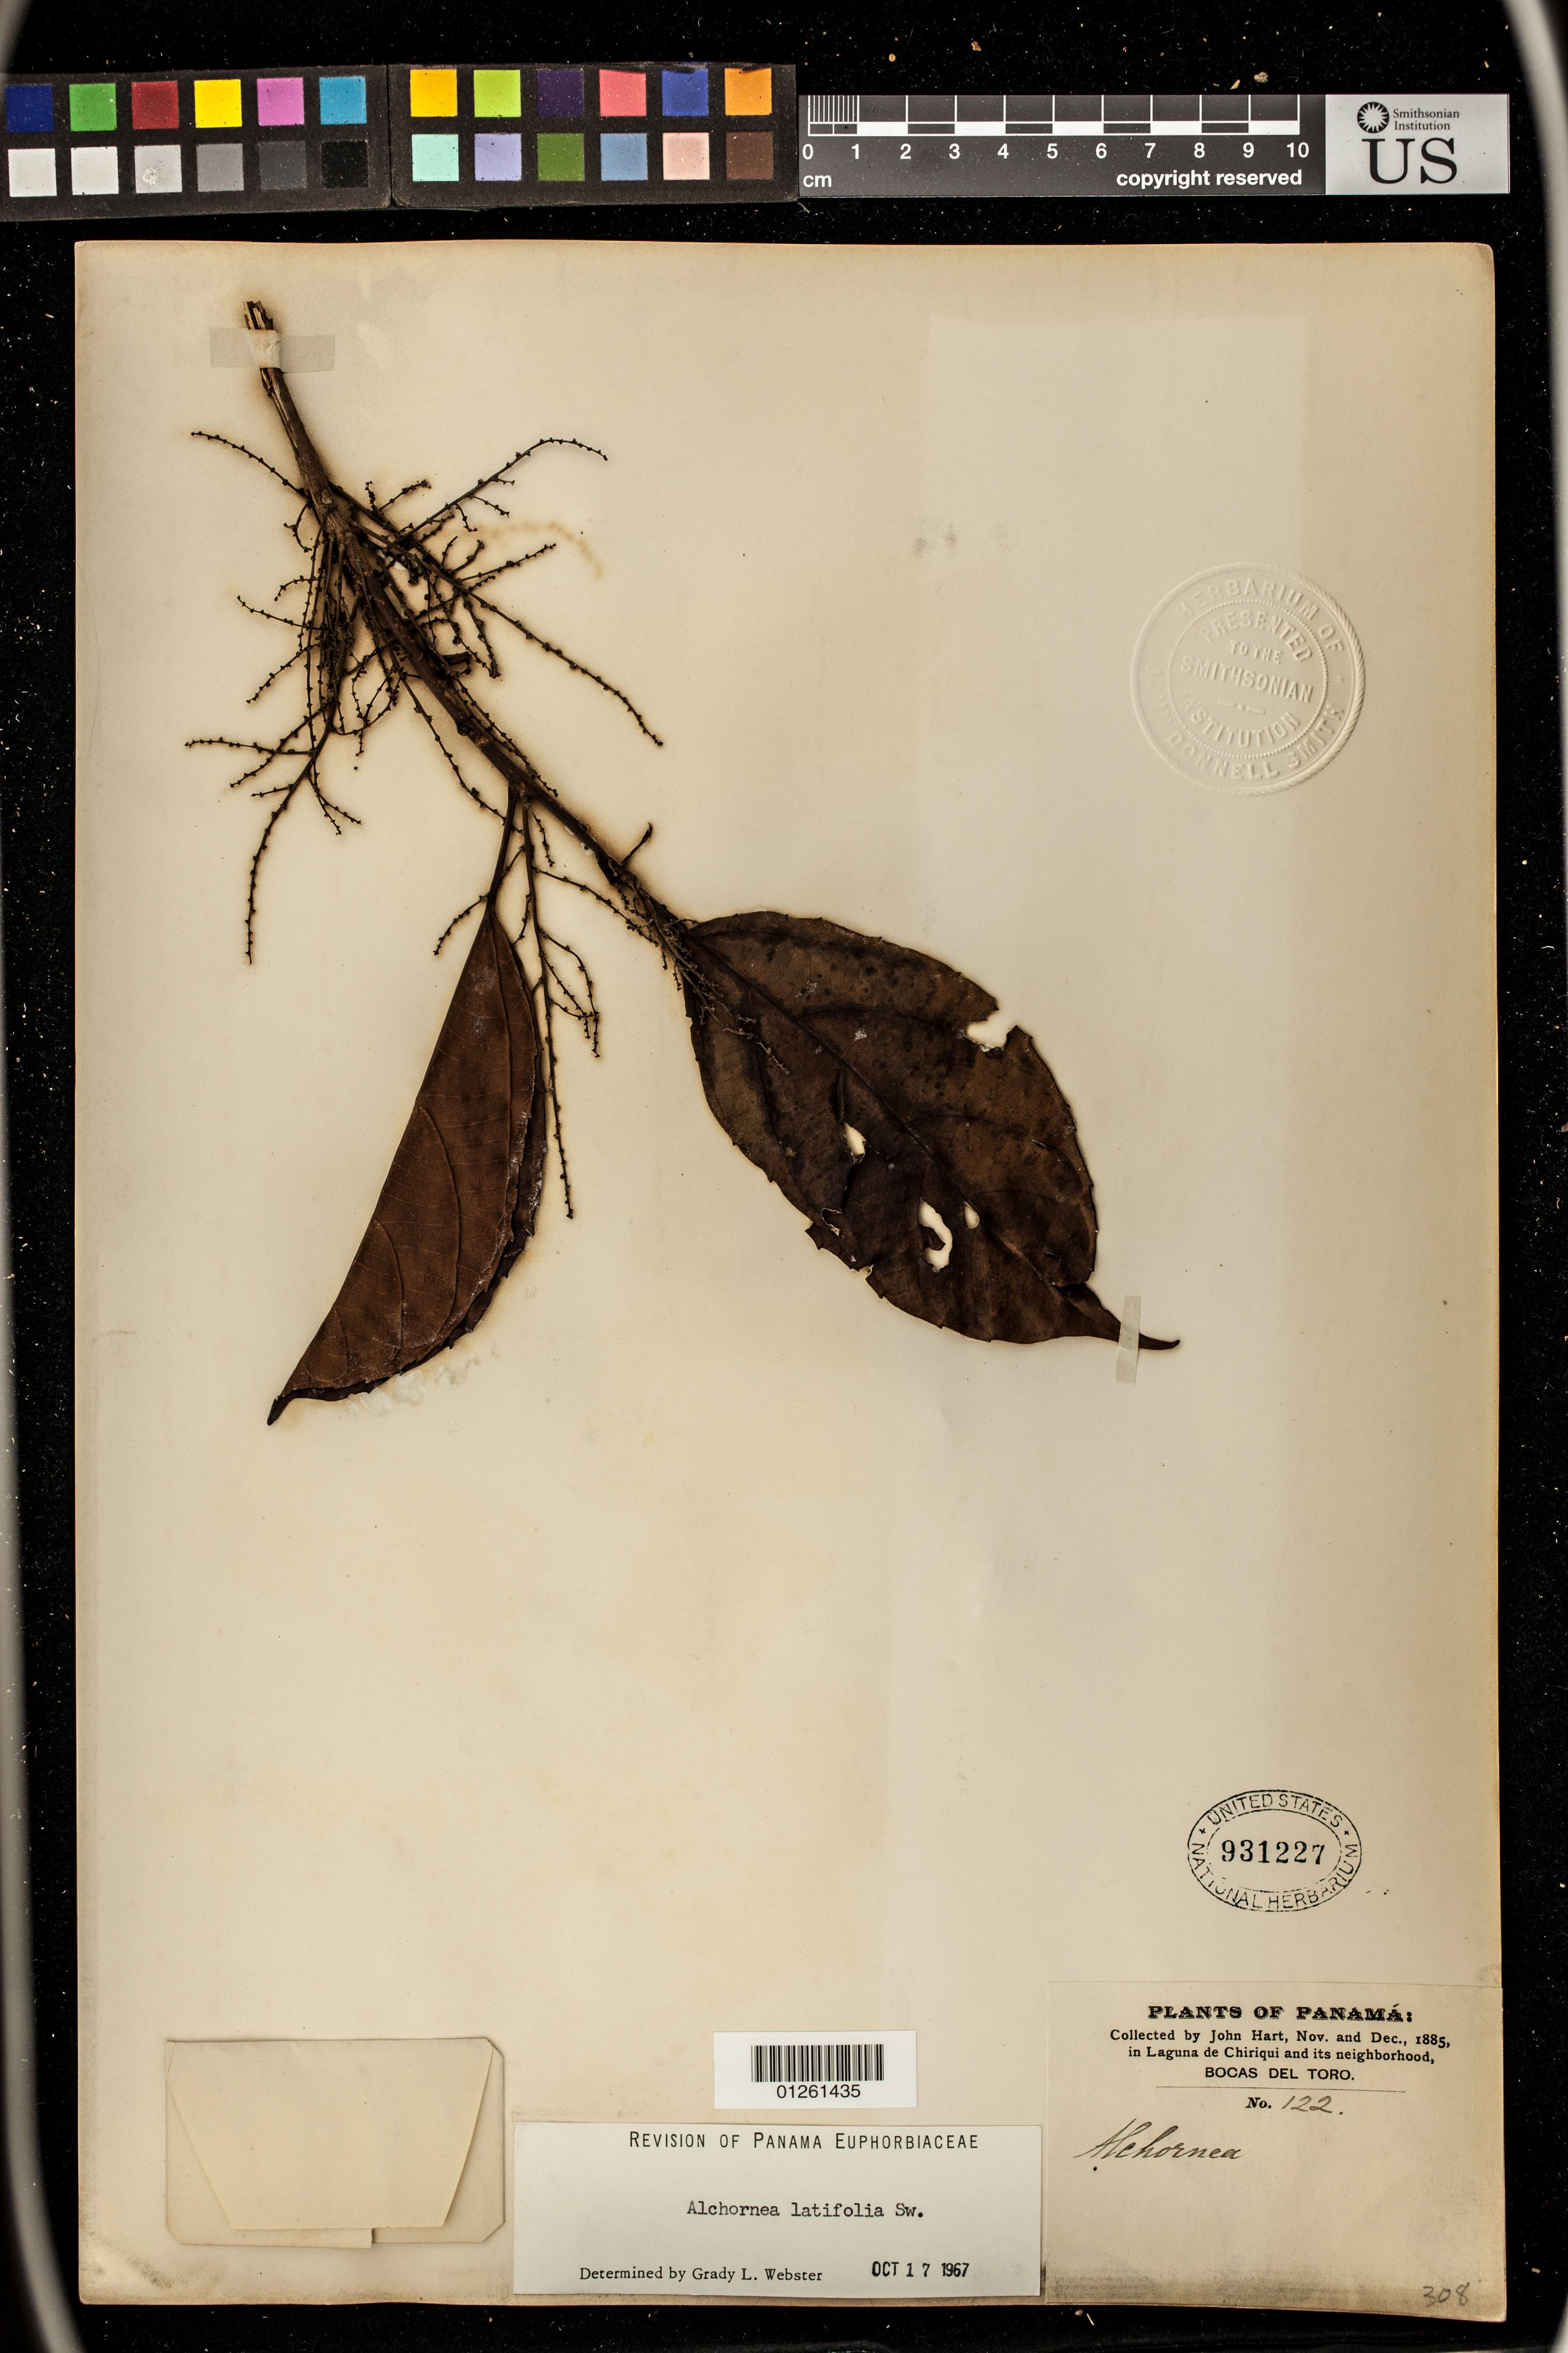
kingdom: Plantae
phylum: Tracheophyta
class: Magnoliopsida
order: Malpighiales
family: Euphorbiaceae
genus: Alchornea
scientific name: Alchornea latifolia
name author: Sw.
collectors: J. Hart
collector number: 122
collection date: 1885-11/1885-12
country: Panama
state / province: Bocas del Toro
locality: Laguna de Chiriqui and its neighborhood,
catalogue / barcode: US 931227